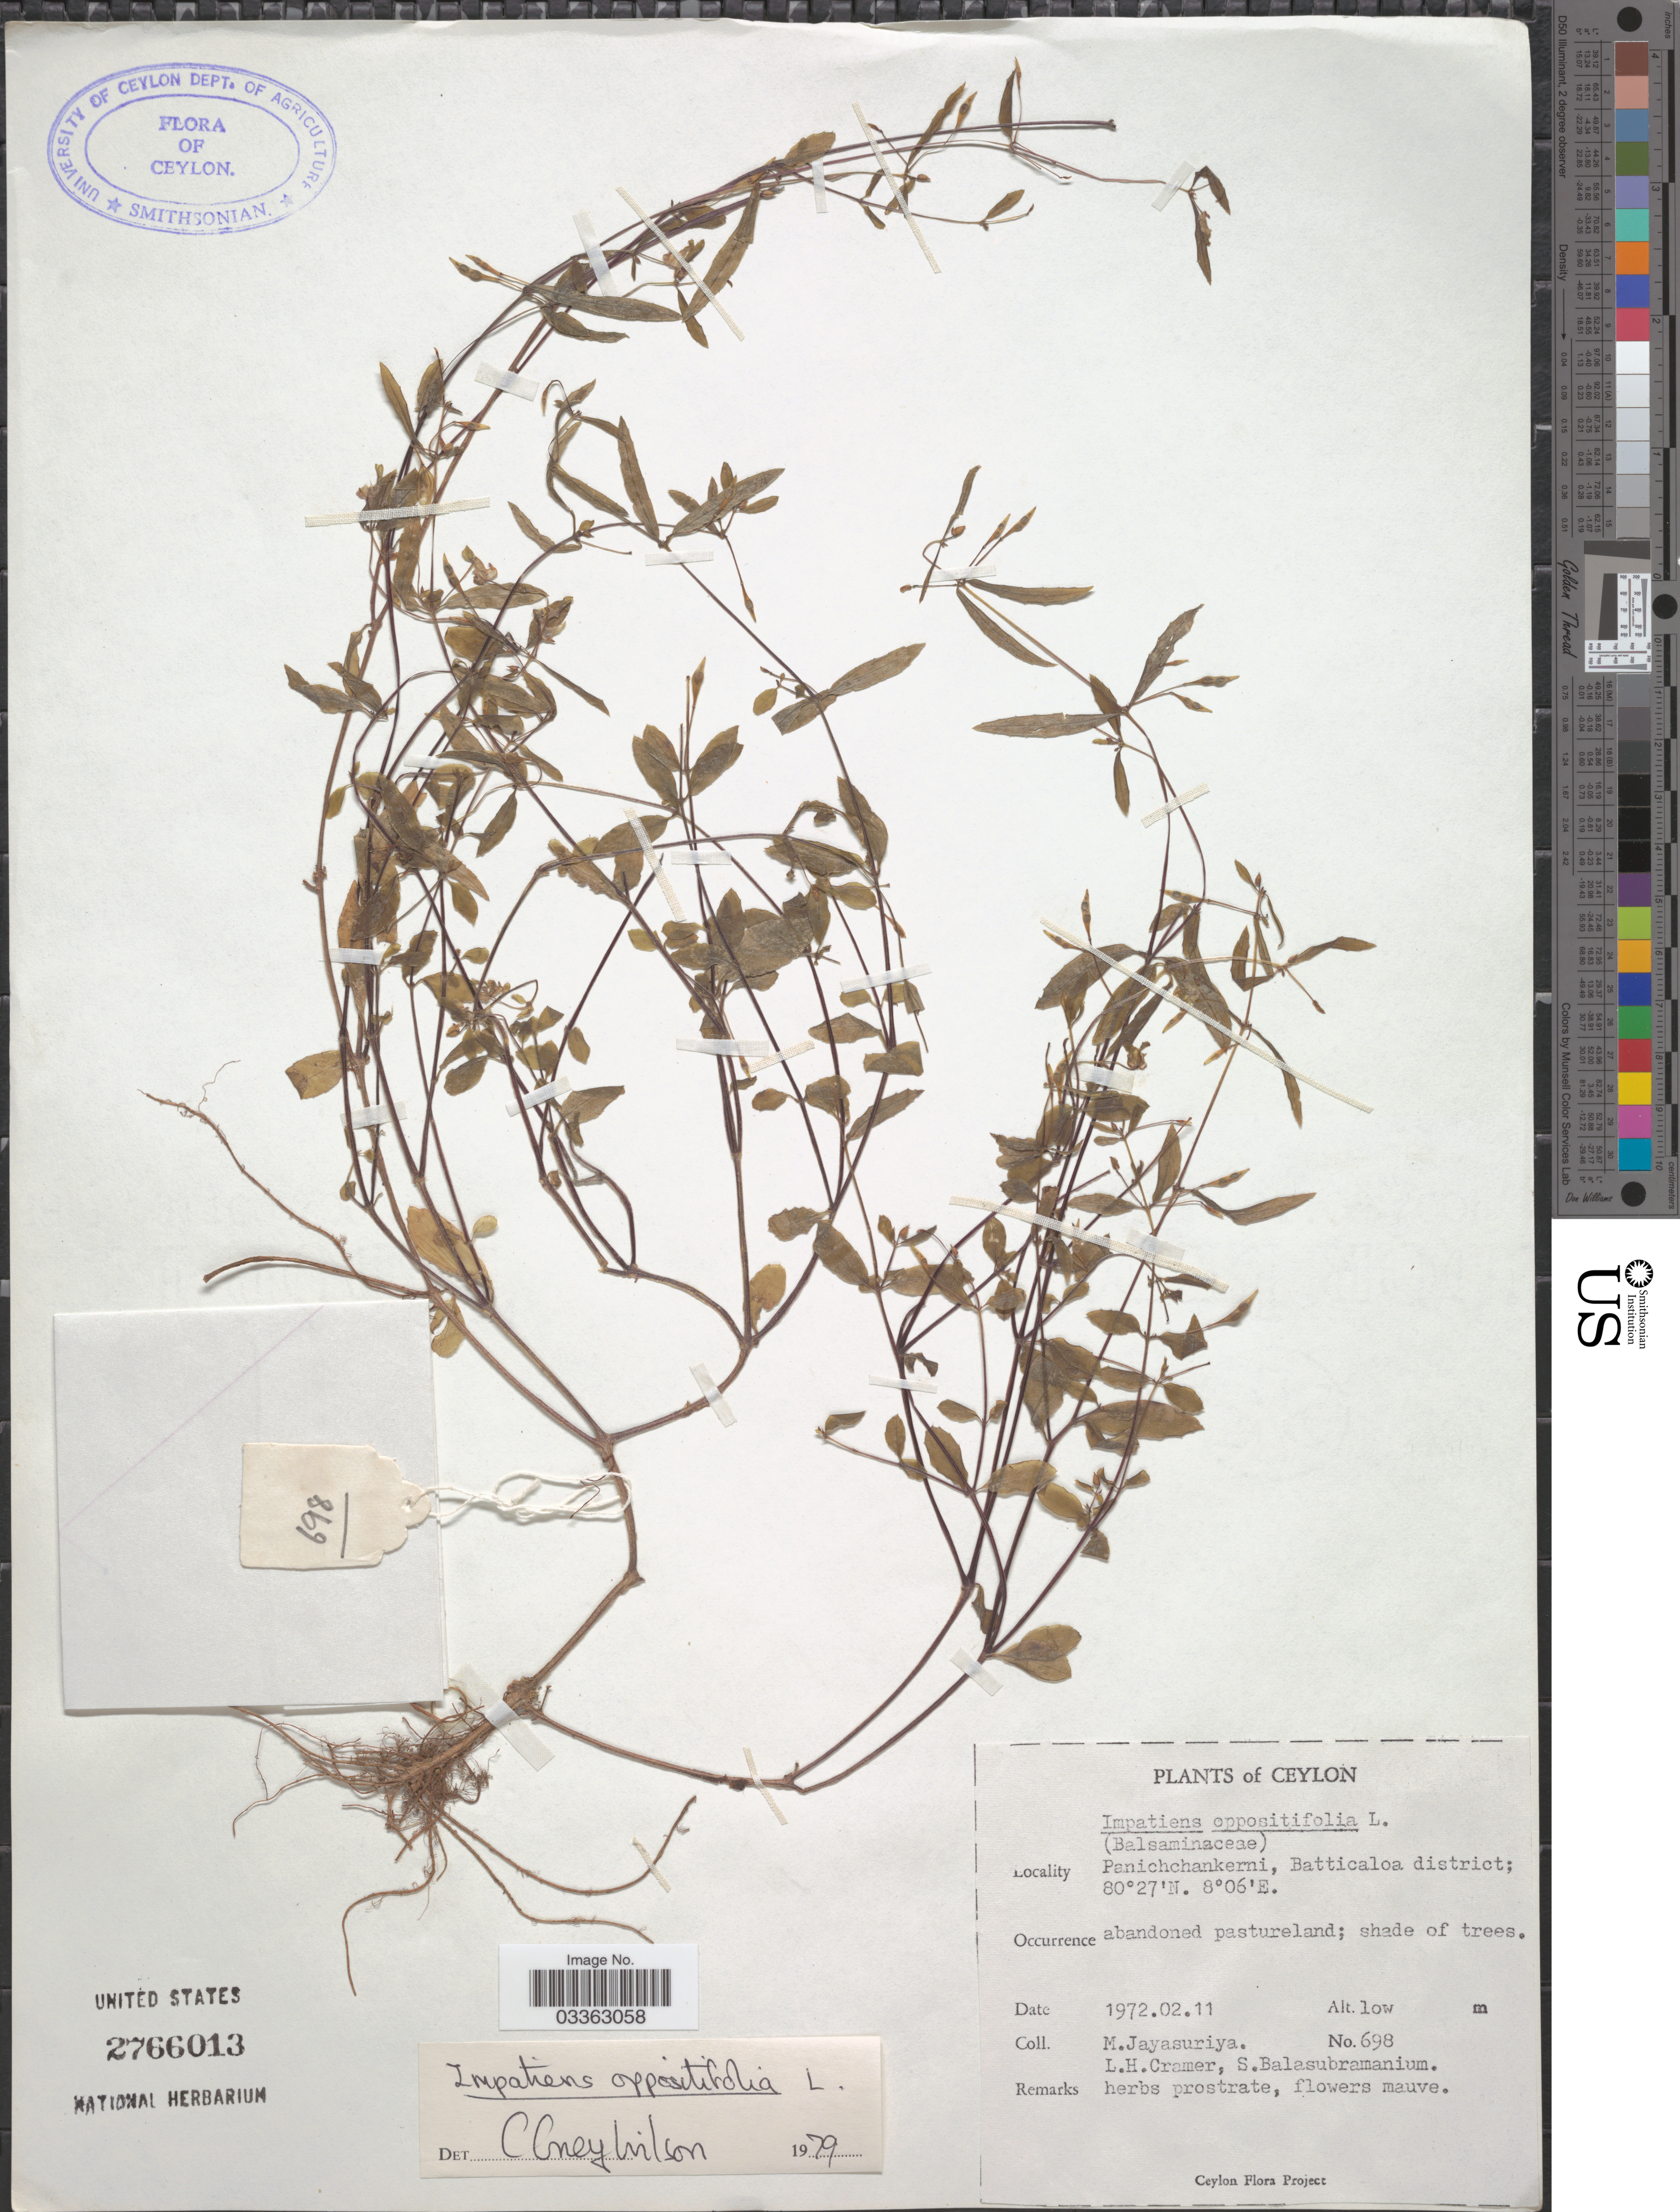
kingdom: Plantae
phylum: Tracheophyta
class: Magnoliopsida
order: Ericales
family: Balsaminaceae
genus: Impatiens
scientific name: Impatiens oppositifolia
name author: L.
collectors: M. Jayasuriya, L. H. Cramer & S. Balasubramanium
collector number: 698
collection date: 1972-02-11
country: Sri Lanka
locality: Ceylon, Panichchankerni, Batticaloa district.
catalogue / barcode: US 2766013